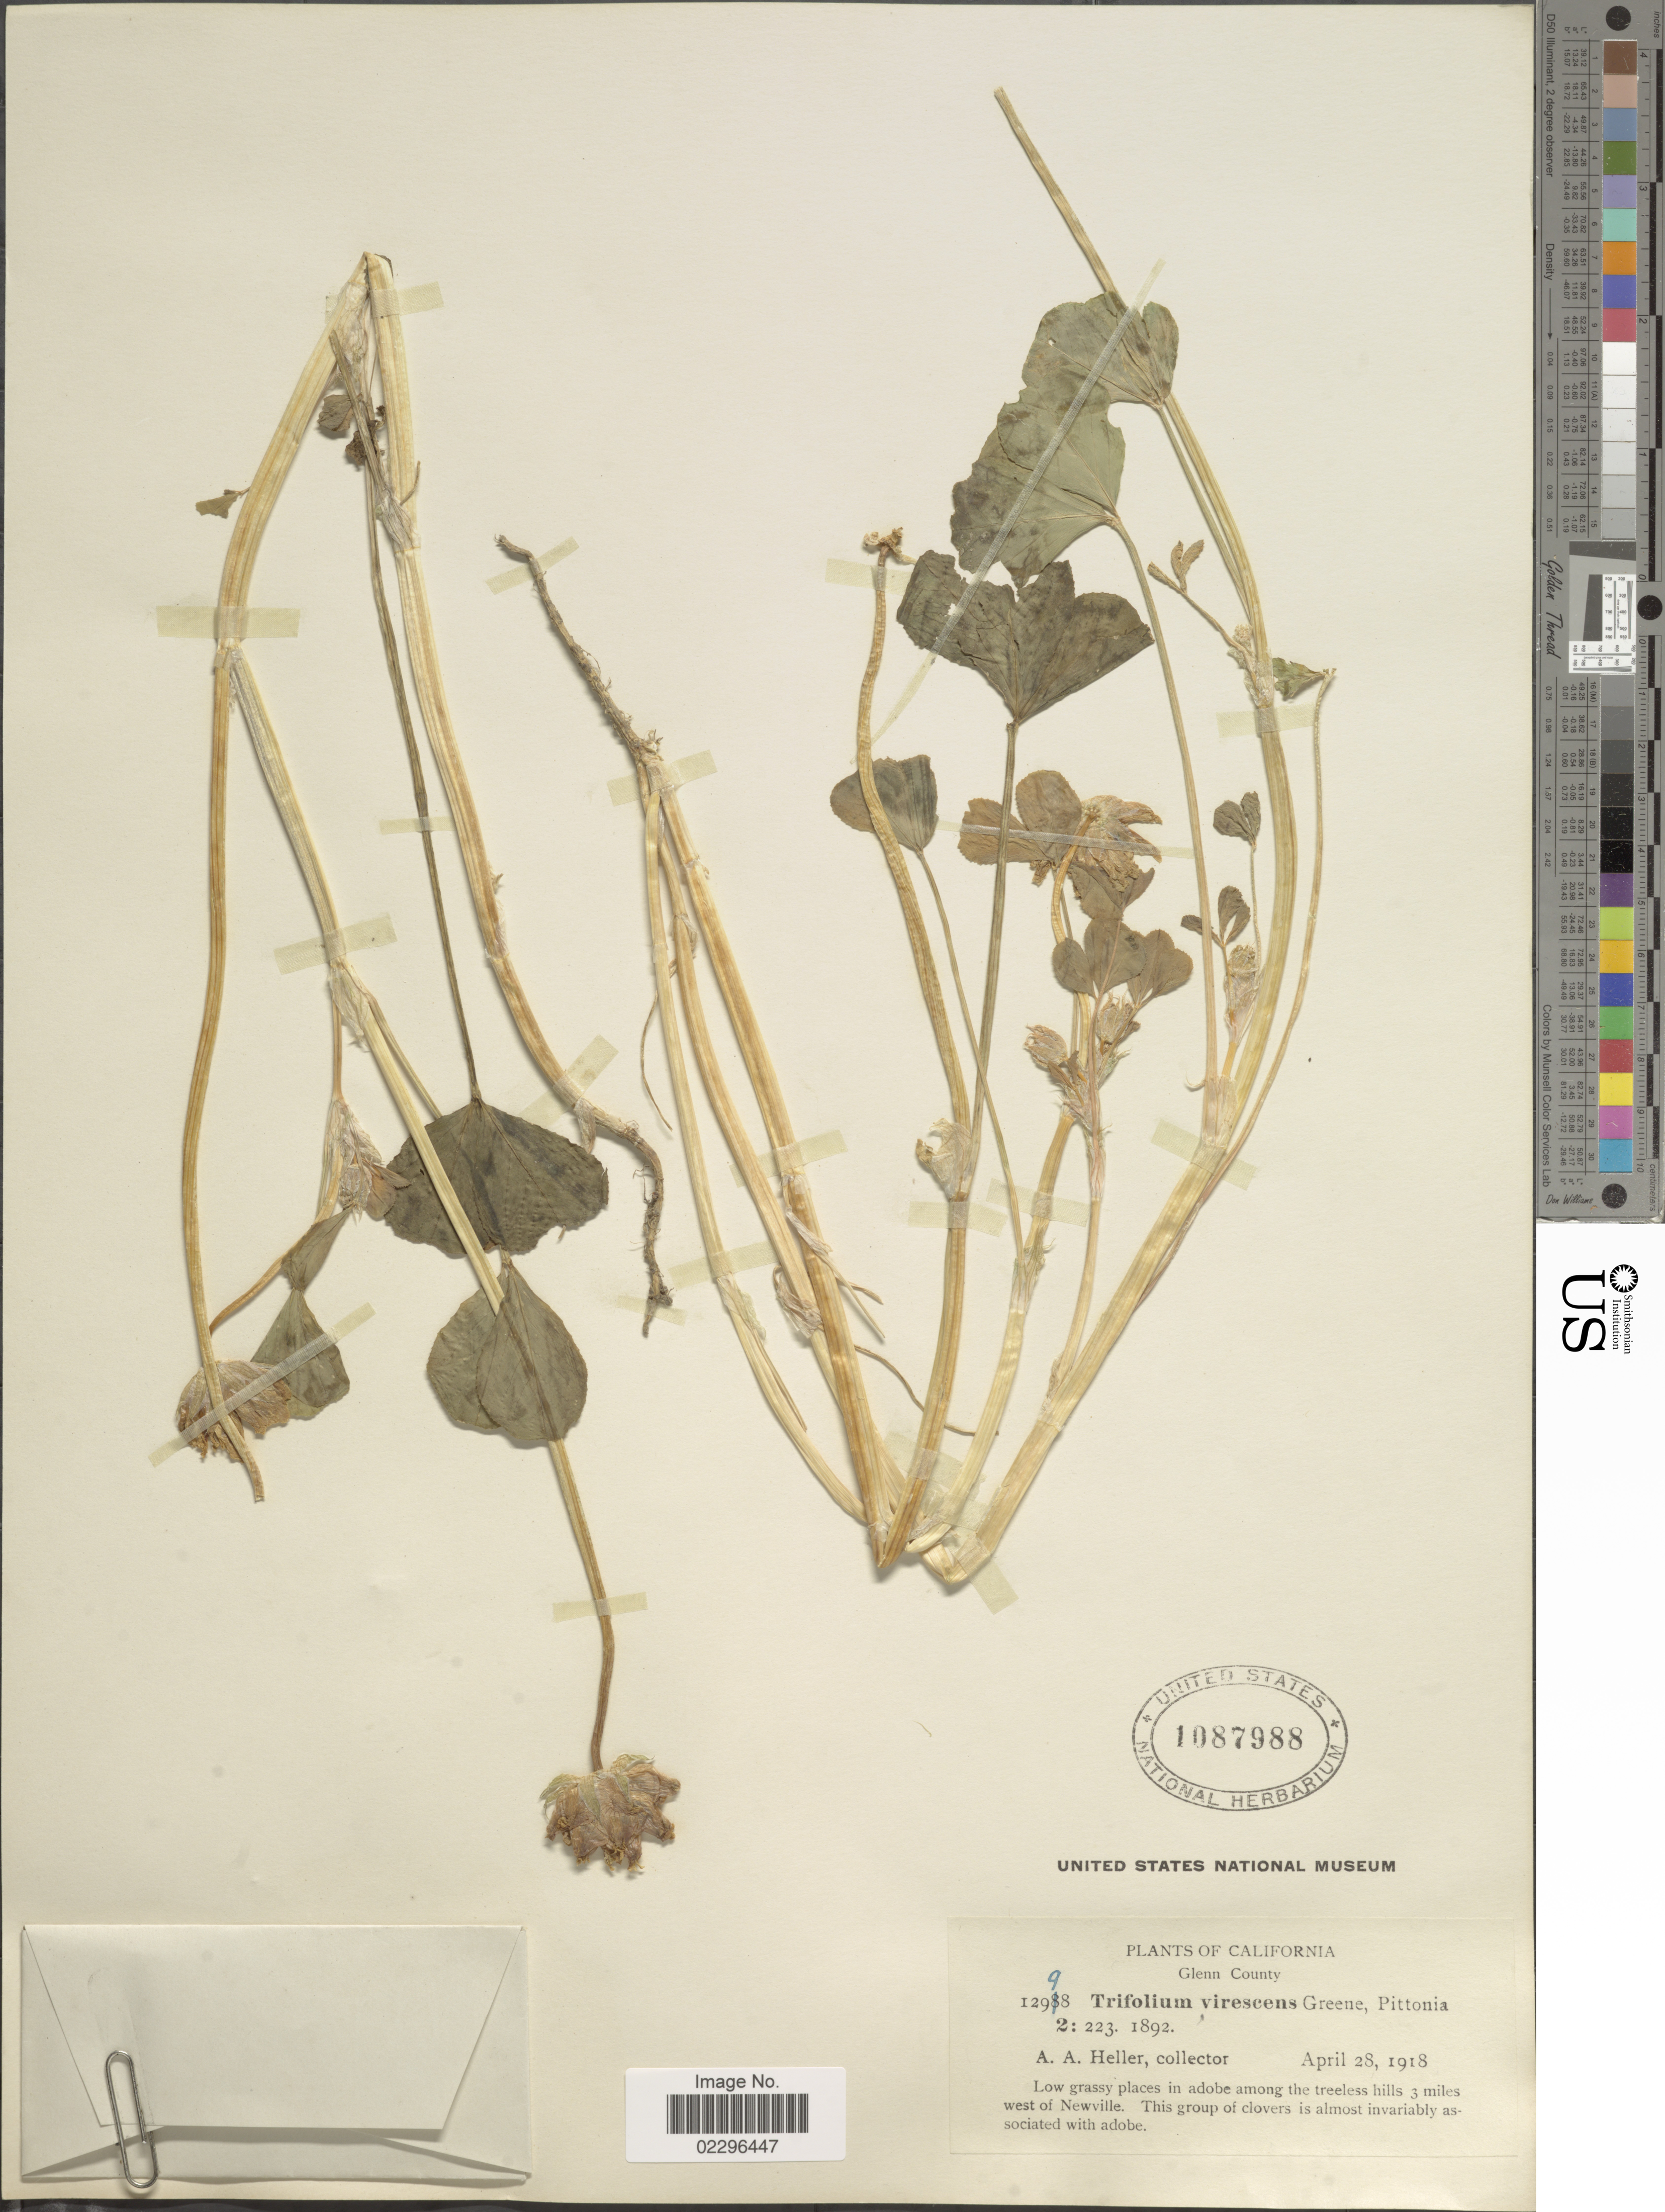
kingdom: Plantae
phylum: Tracheophyta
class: Magnoliopsida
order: Fabales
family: Fabaceae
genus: Trifolium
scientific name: Trifolium fucatum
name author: Lindl.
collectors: A. A. Heller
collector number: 12998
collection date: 1918-04-28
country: United States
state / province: California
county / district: Glenn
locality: Glenn County, Los grassy places in adobe among the treeless hills 3 miles west of Newville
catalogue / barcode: US 1087988